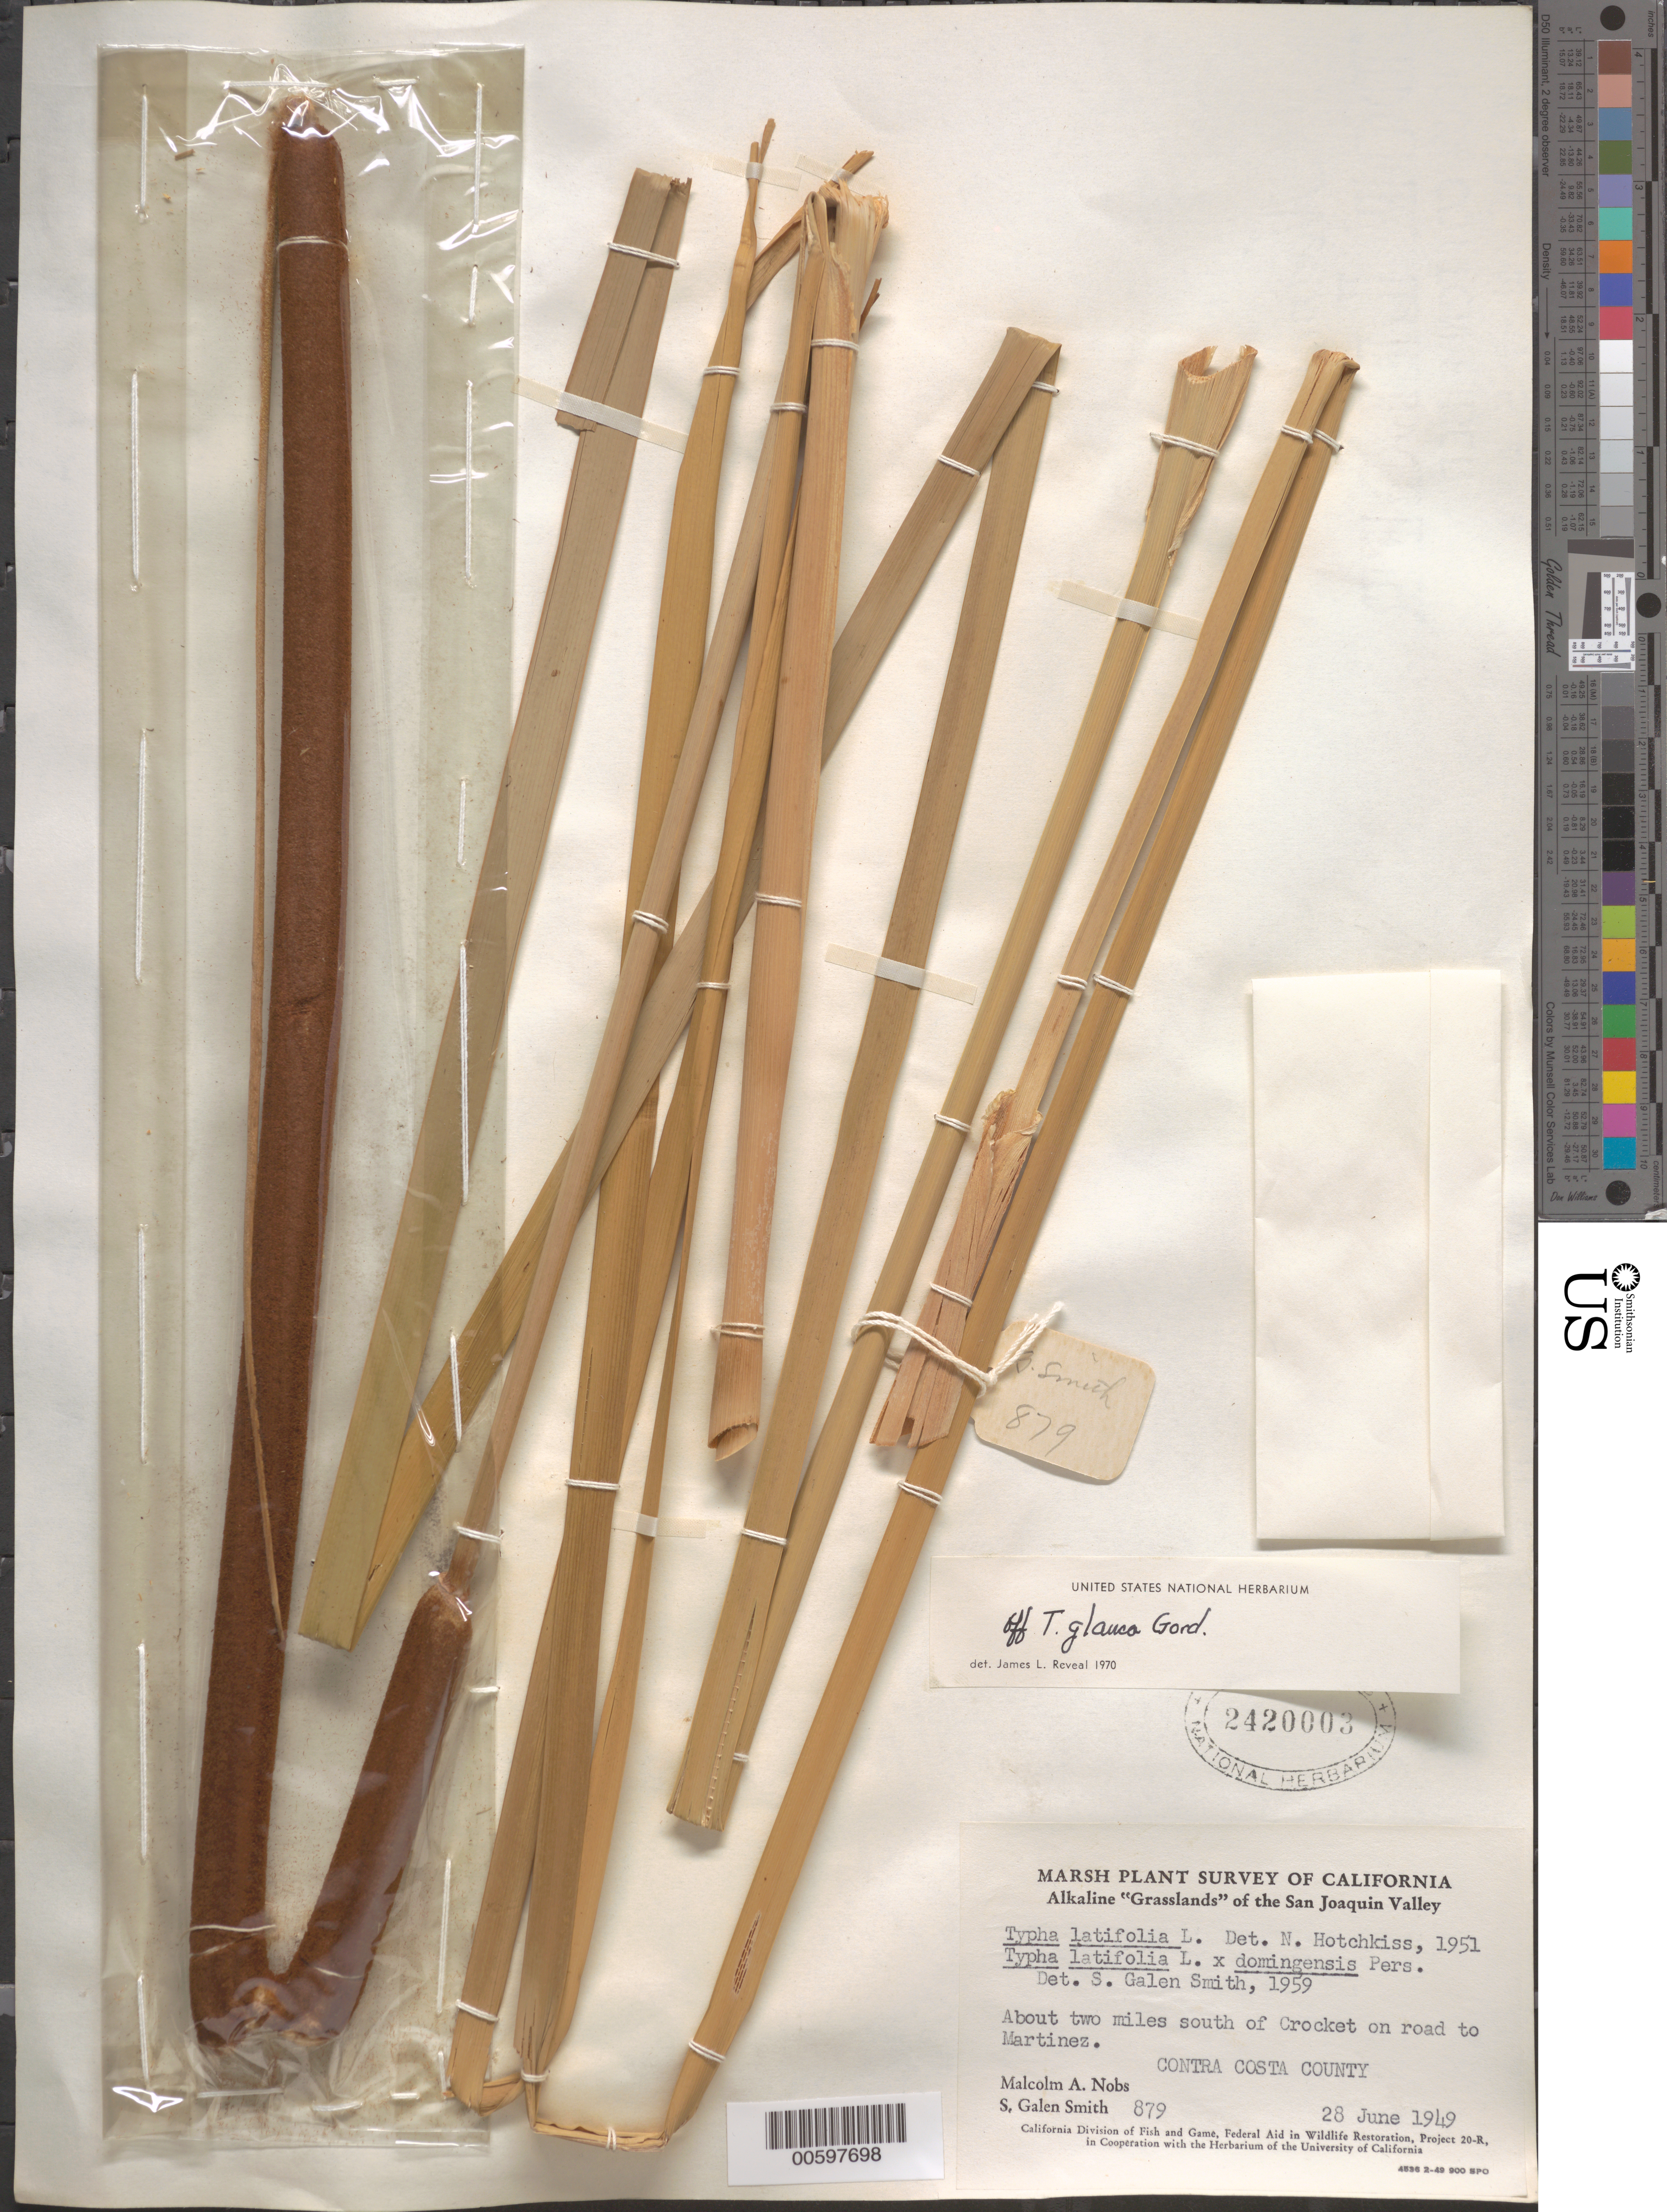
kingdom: Plantae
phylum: Tracheophyta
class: Liliopsida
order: Poales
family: Typhaceae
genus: Typha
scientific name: Typha latifolia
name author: L.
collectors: M. Nobs & G. Smith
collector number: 879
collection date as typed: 28 Jun 1949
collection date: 1949-06-28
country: United States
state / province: California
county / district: Contra Costa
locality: S of Crocket on road to Martinez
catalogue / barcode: US 2420003